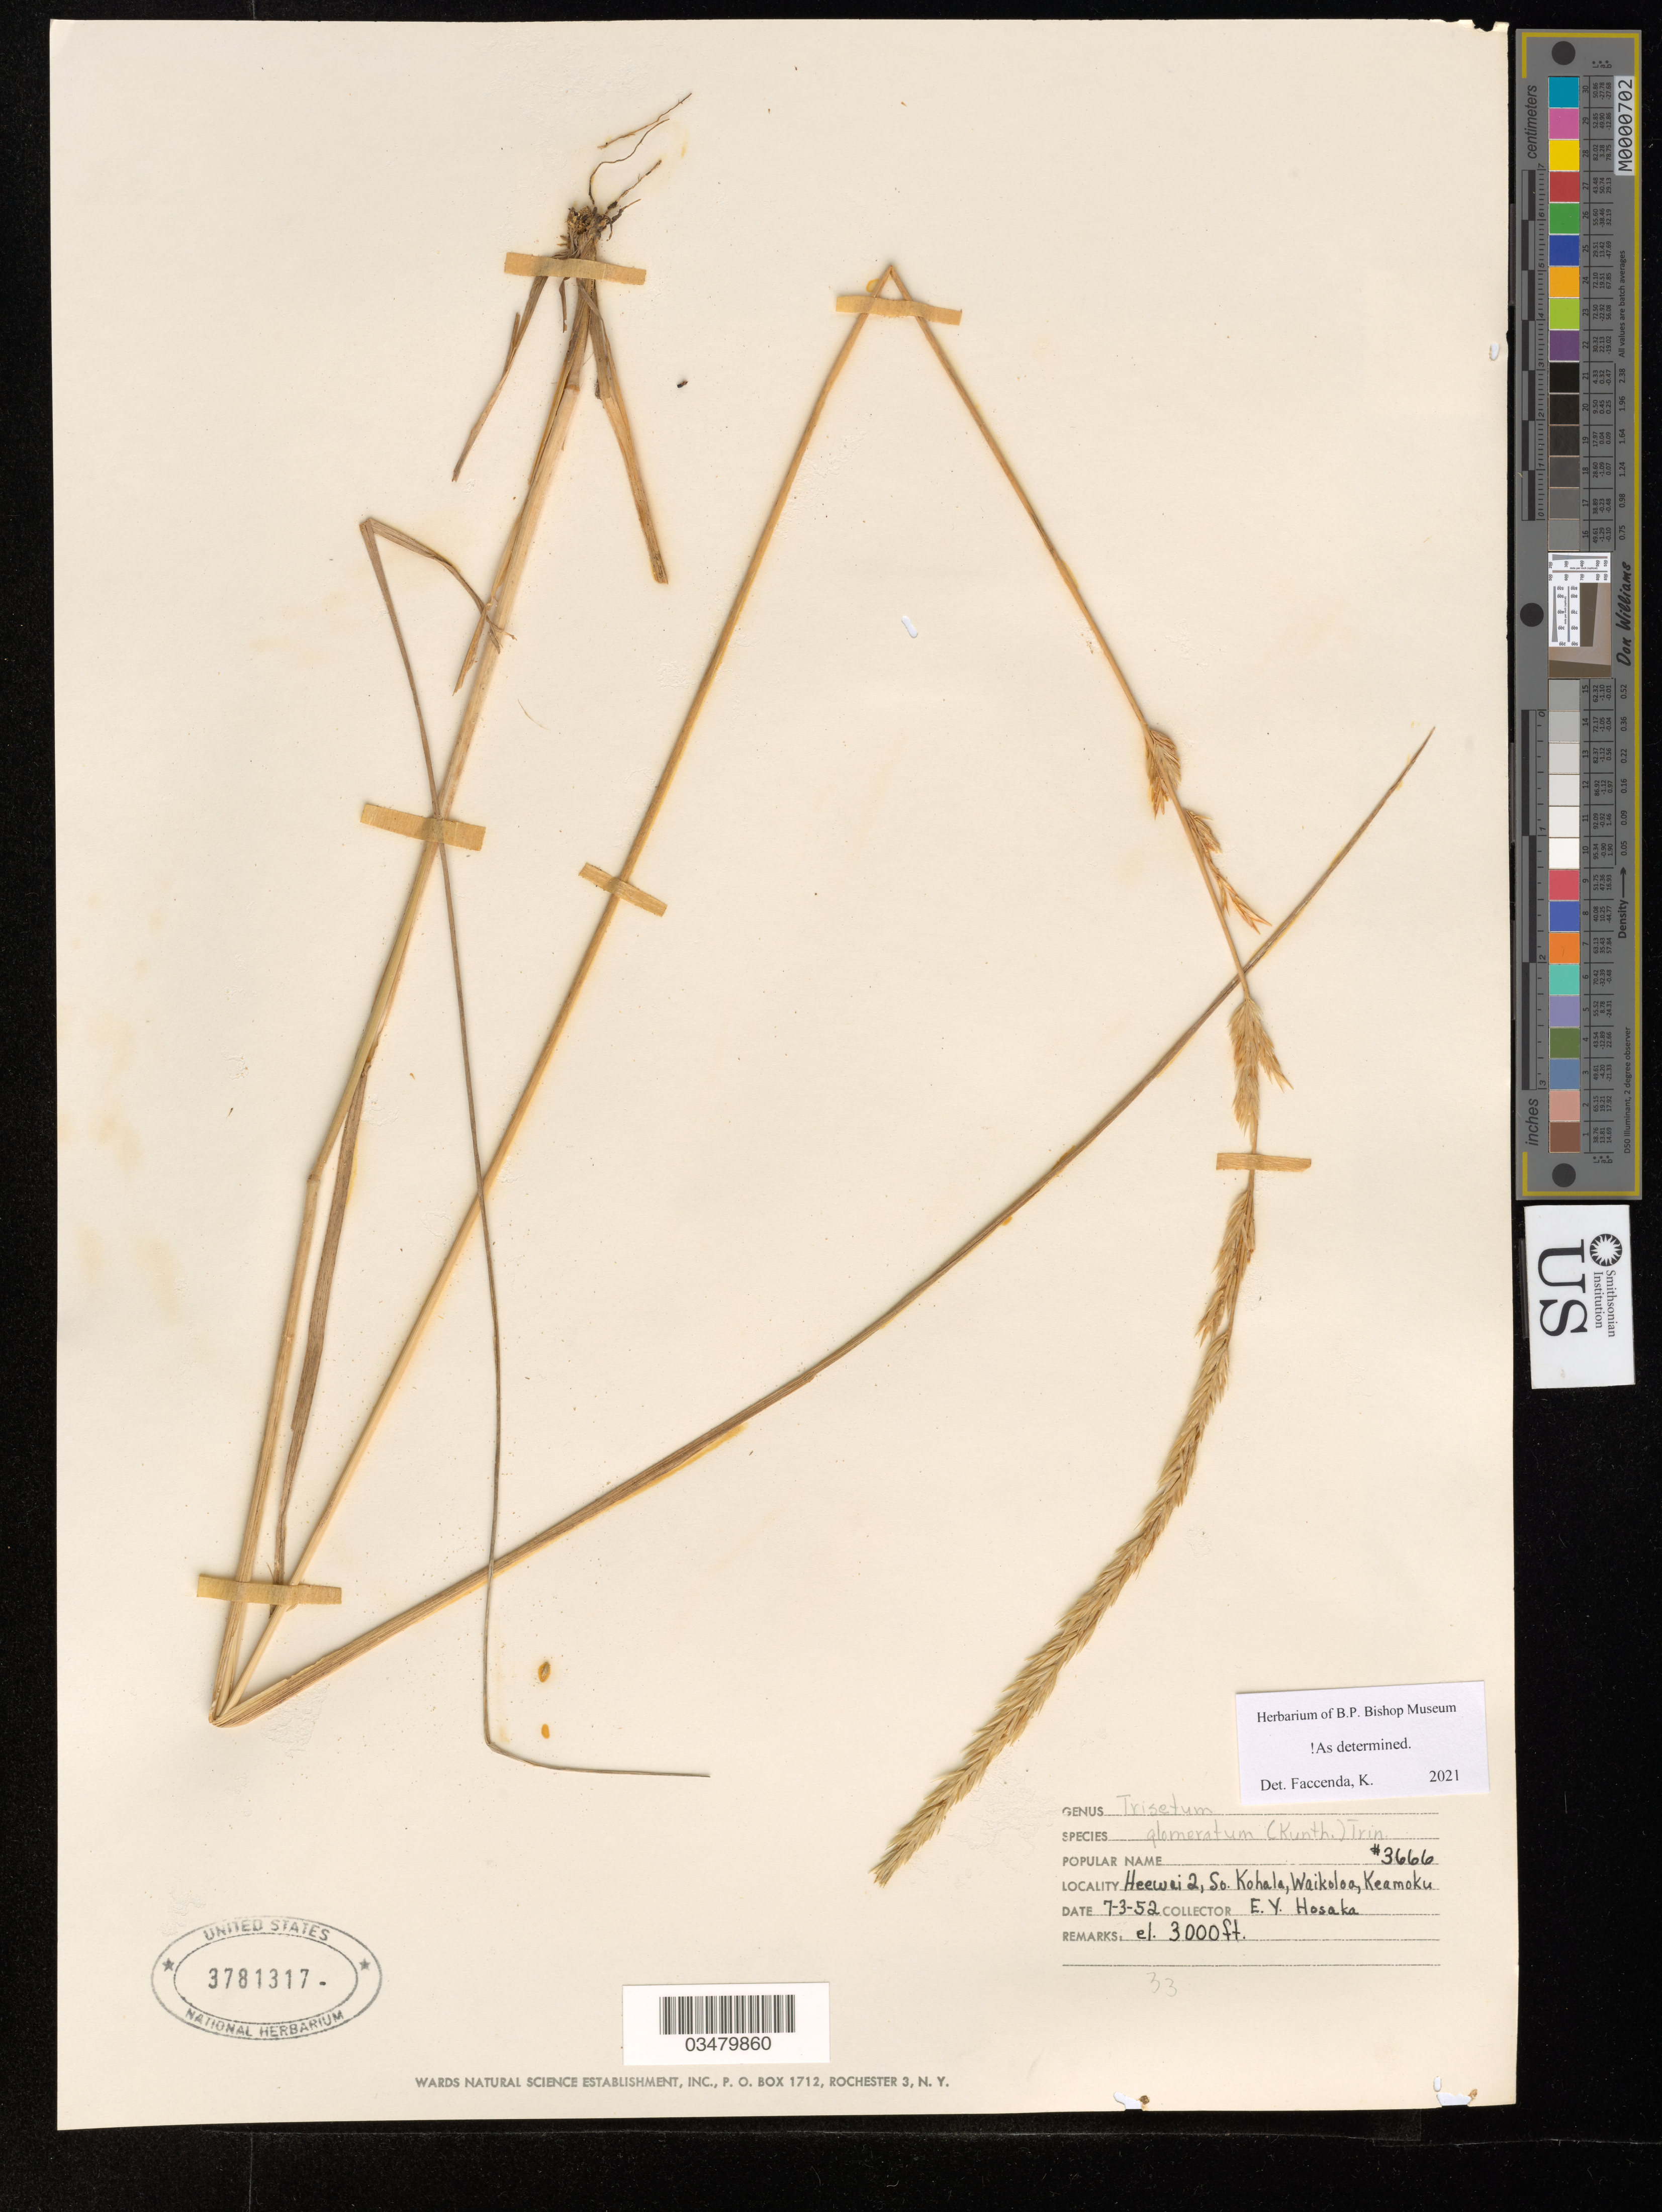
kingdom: Plantae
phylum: Tracheophyta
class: Liliopsida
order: Poales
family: Poaceae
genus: Koeleria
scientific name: Koeleria glomerata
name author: Kunth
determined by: Wagner, W. L., (BOT), Smithsonian Institution - National Museum of Natural History (UNITED STATES)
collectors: E. Y. Hosaka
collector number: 3666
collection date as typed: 7-3-52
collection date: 1952-07-03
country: United States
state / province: Hawaii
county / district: Hawaii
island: Hawaii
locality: Heewai 2, So. Kohala, Waikoloa, Keamoku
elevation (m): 914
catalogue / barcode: US 3781317